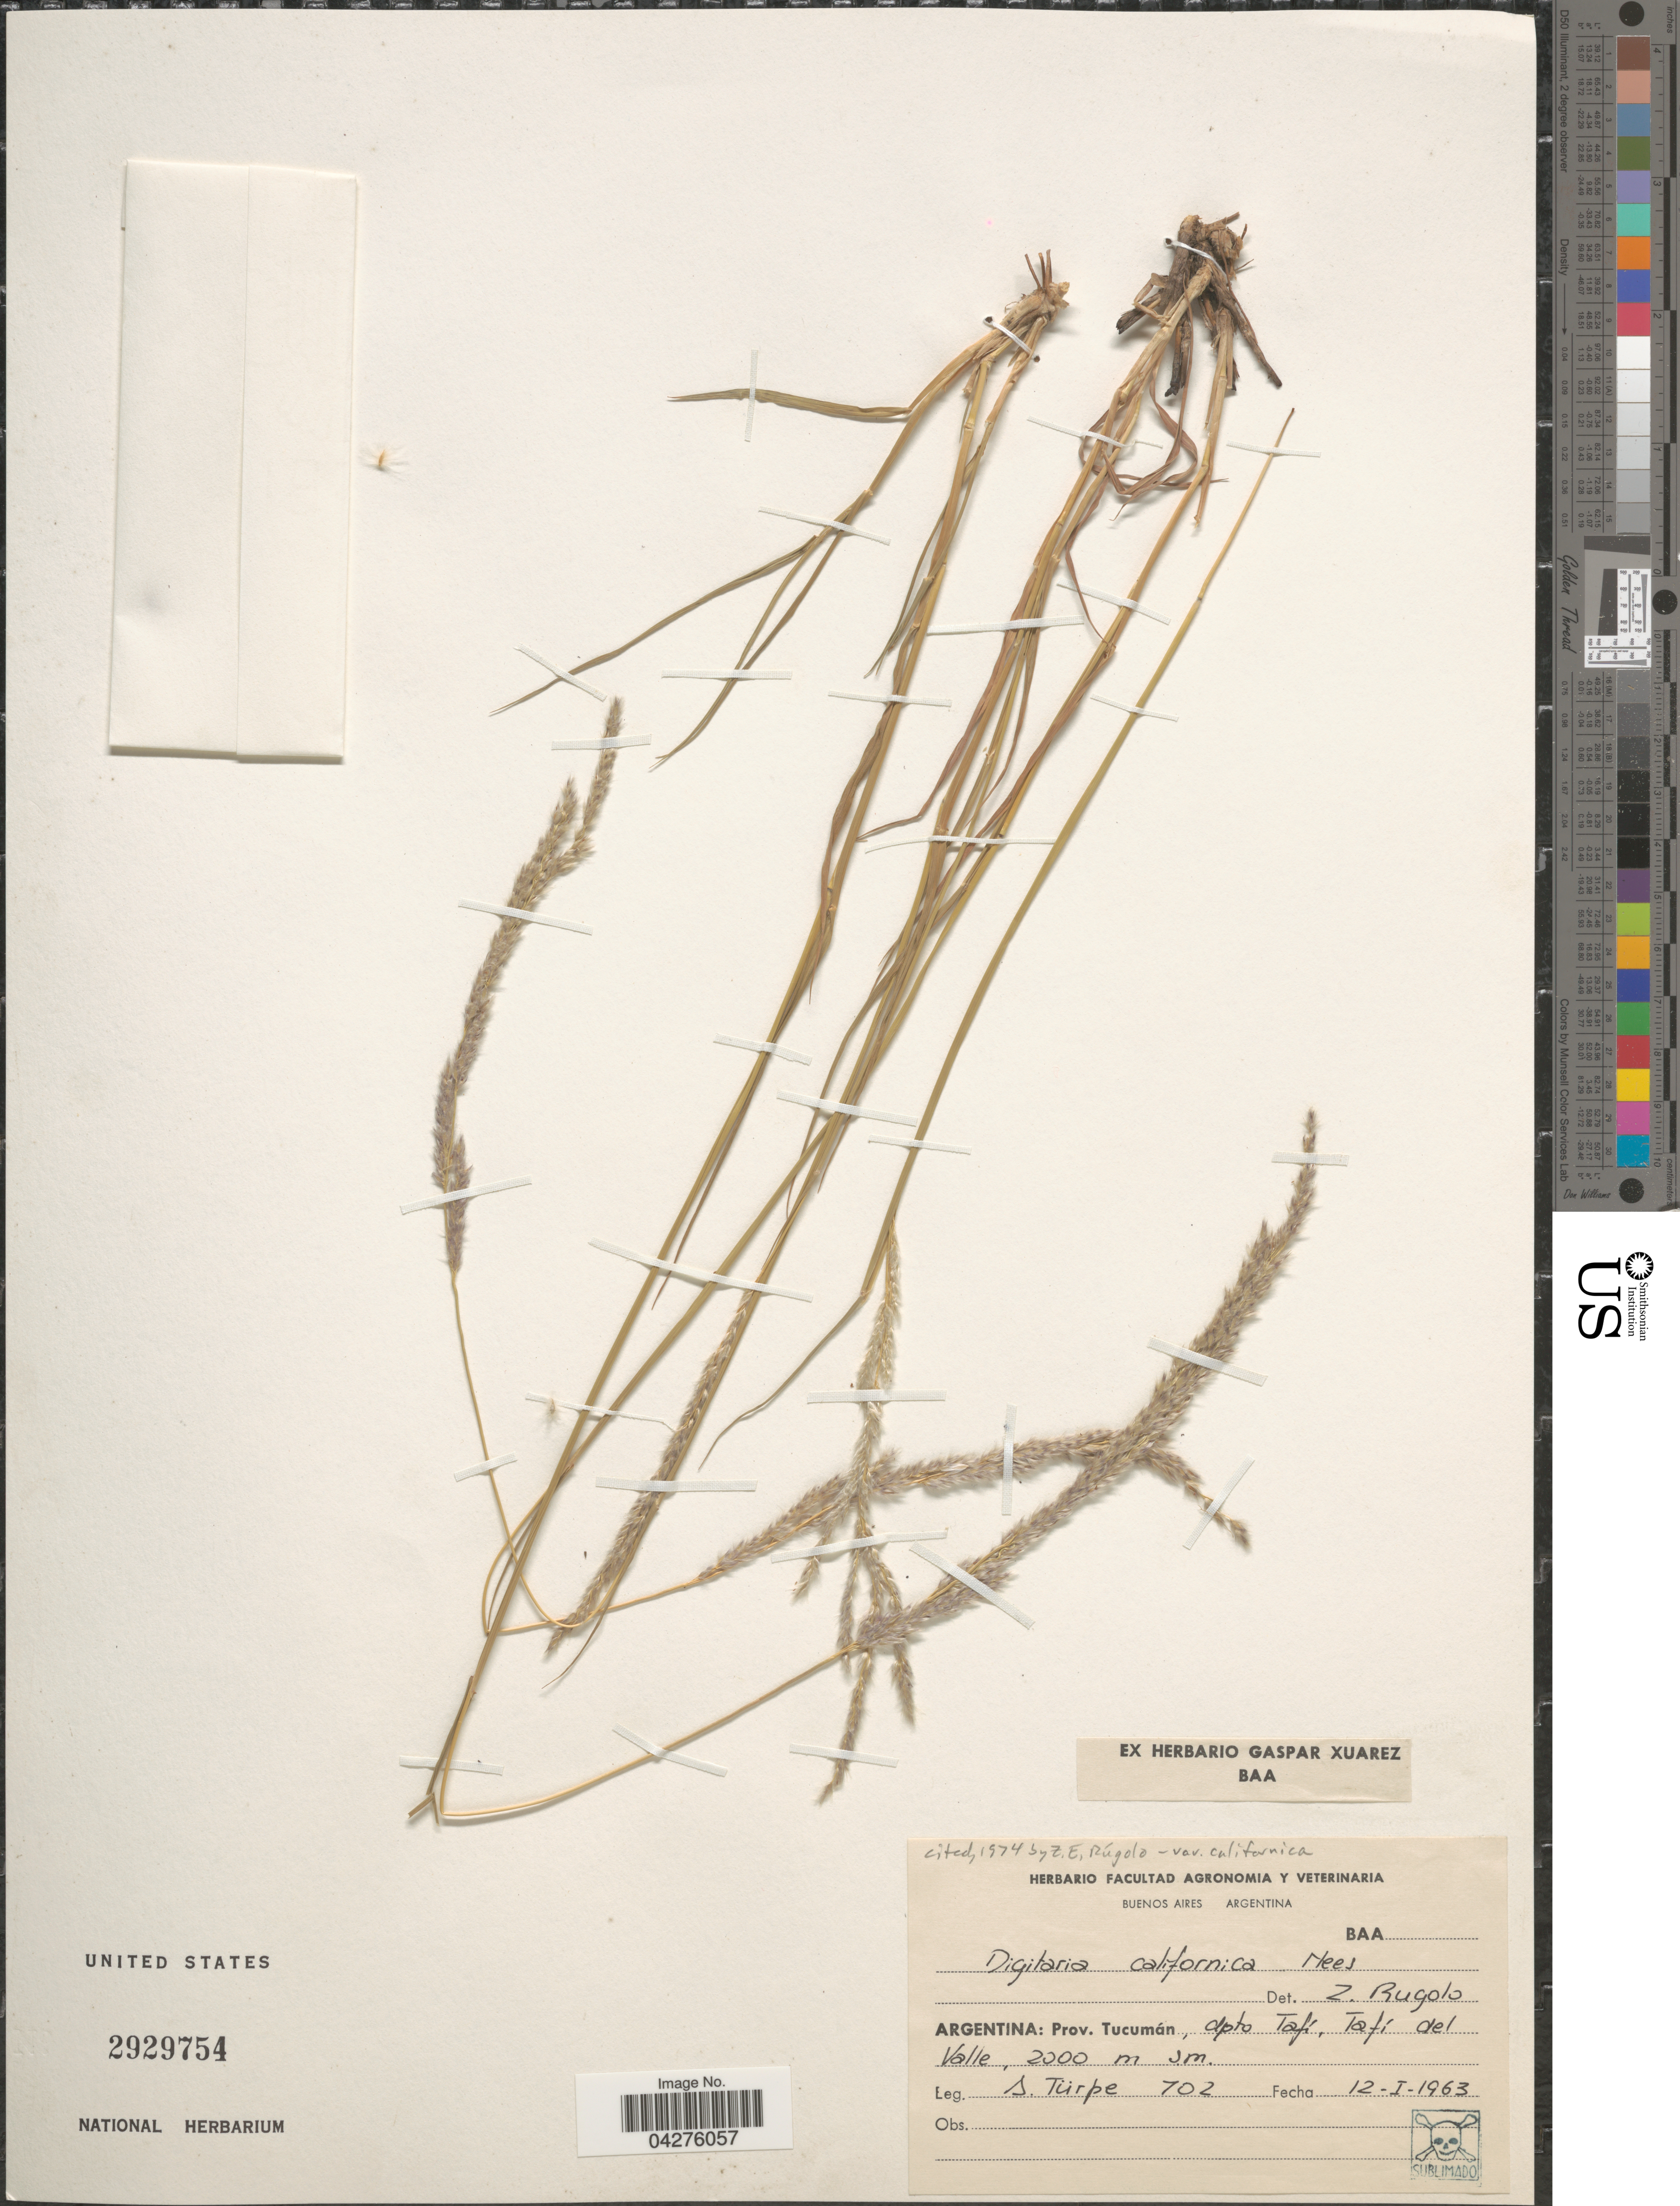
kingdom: Plantae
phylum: Tracheophyta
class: Liliopsida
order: Poales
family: Poaceae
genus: Digitaria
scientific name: Digitaria californica var. californica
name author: (Benth.) Henr.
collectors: A. Turpe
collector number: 702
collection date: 1963-01-12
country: Argentina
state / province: Tucuman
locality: Dpto. Tafí, Tafí del Valle.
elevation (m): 2000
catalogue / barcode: US 2929754